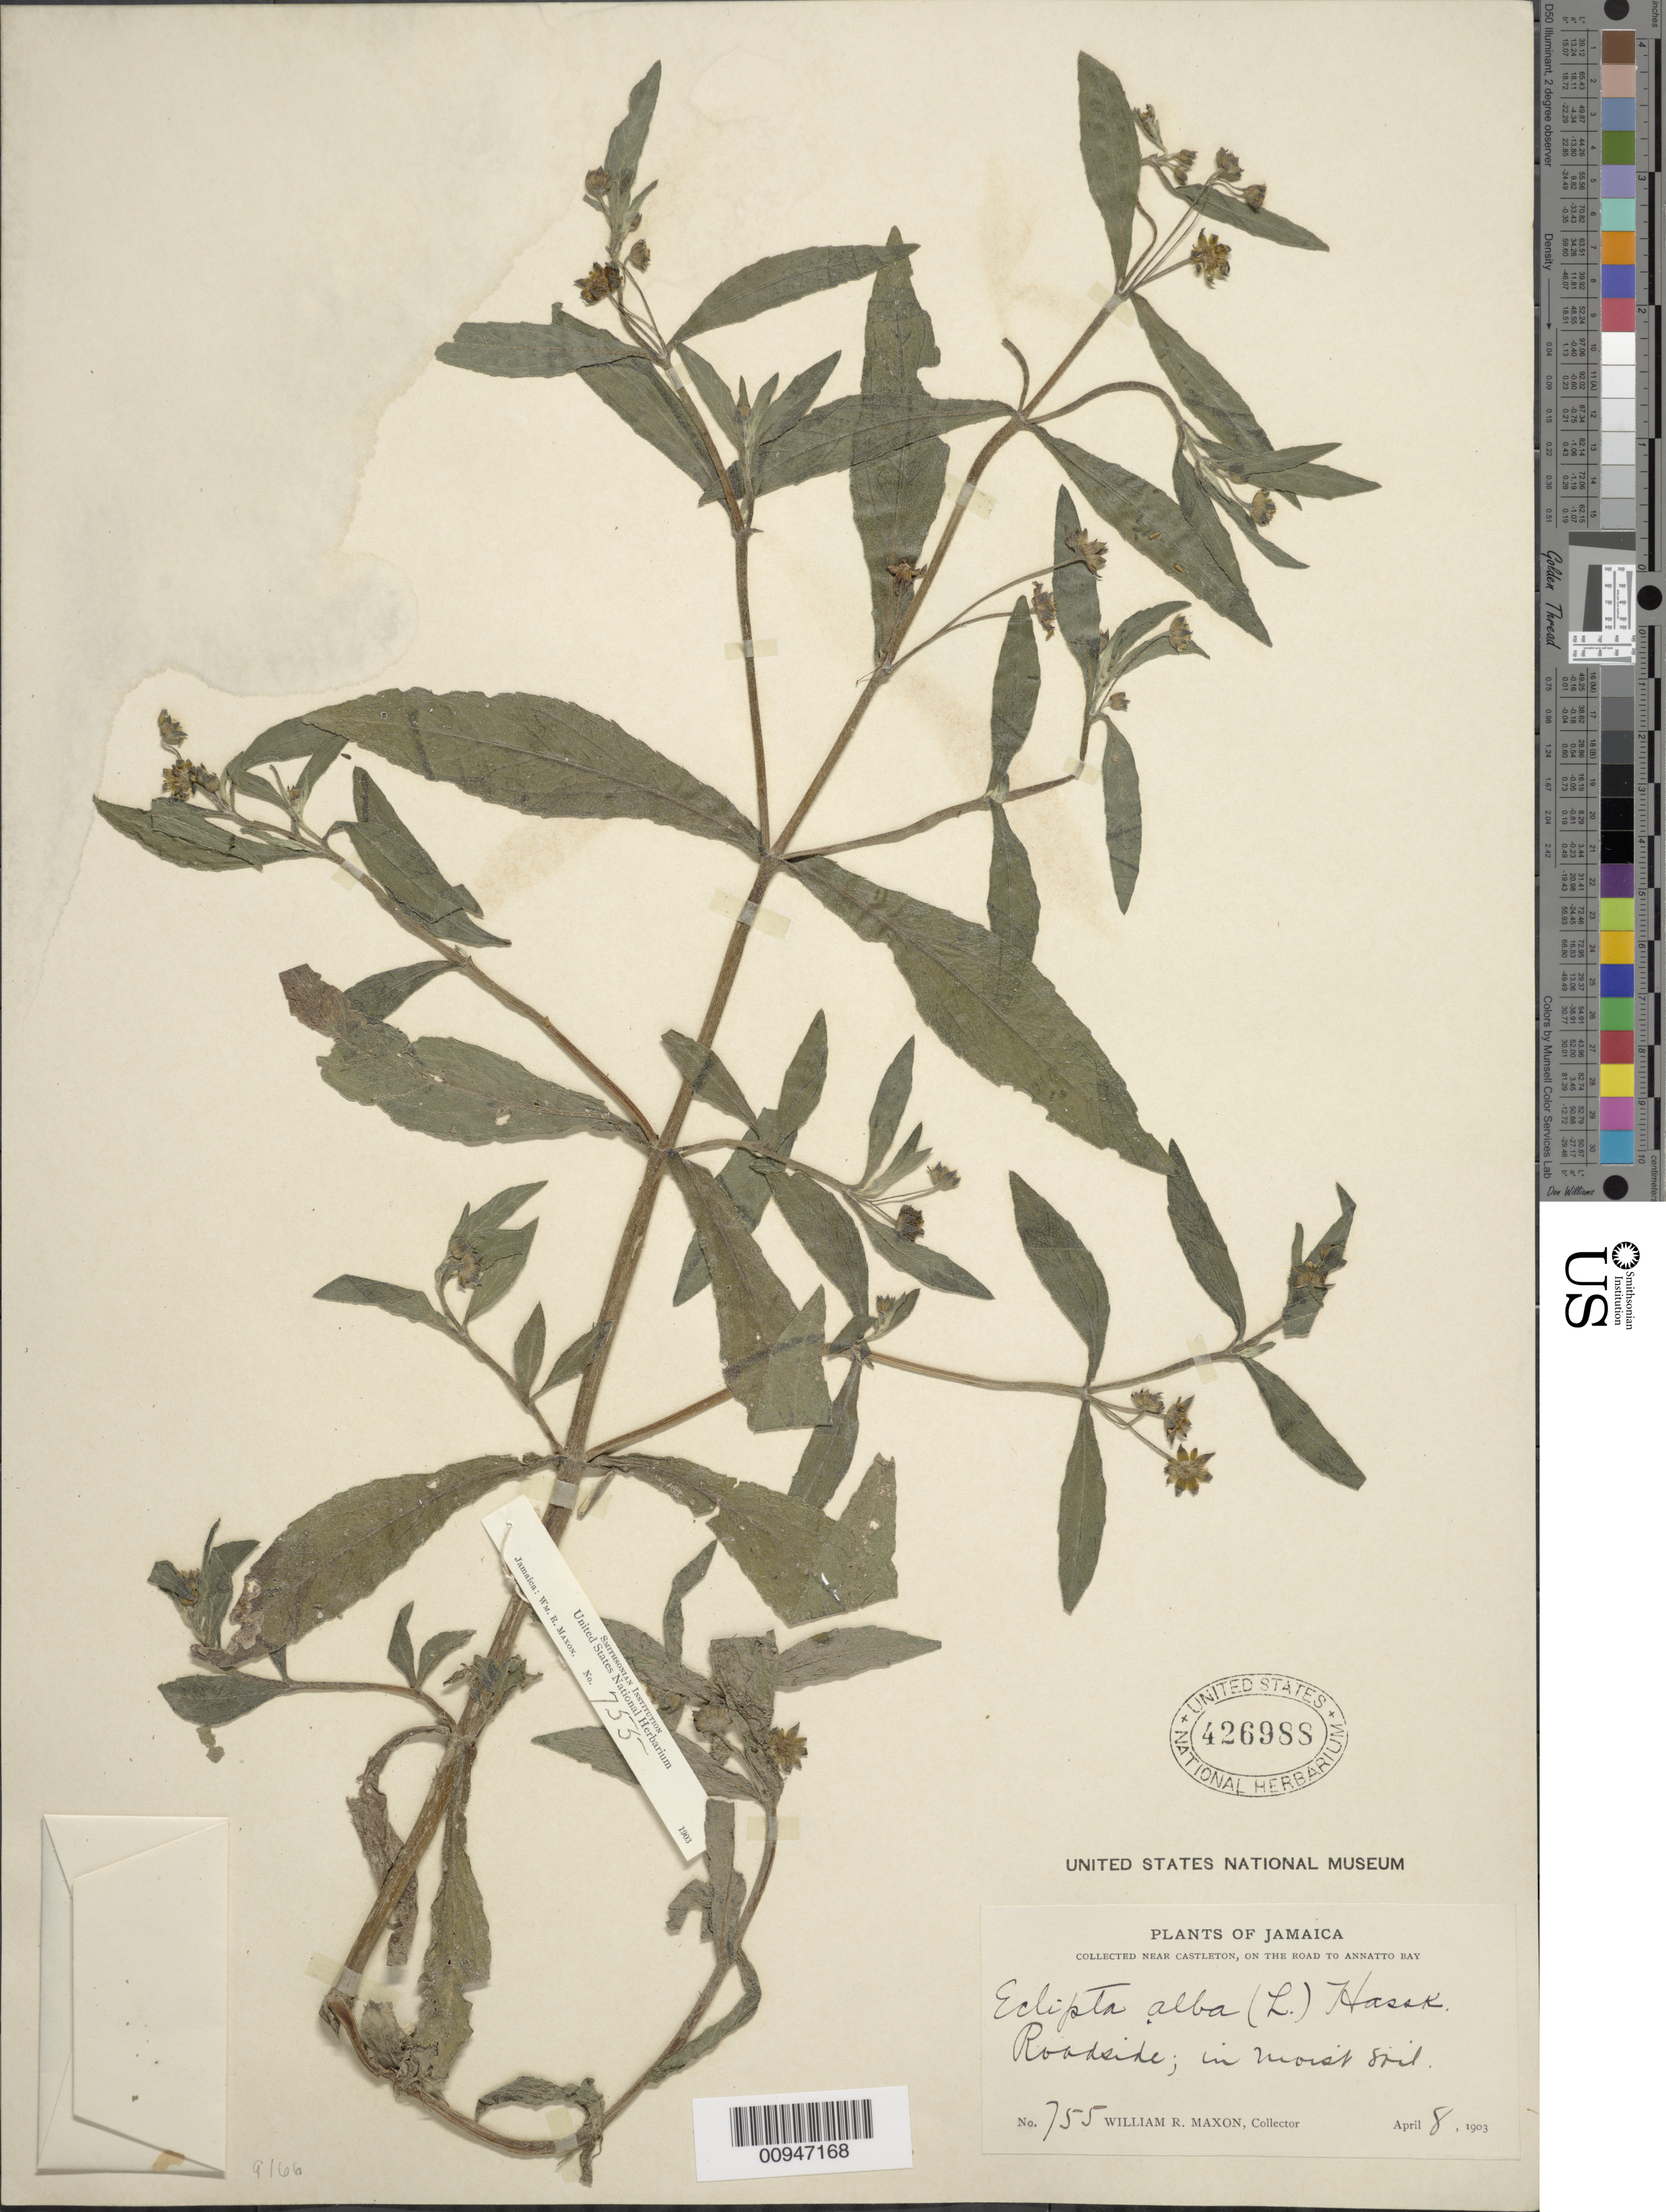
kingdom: Plantae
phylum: Tracheophyta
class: Magnoliopsida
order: Asterales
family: Asteraceae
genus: Eclipta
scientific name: Eclipta prostrata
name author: (L.) L.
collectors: W. R. Maxon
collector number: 755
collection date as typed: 08 Apr 1903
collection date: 1903-04-08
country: Jamaica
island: Jamaica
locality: Roadside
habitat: In moist soil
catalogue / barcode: US 426988